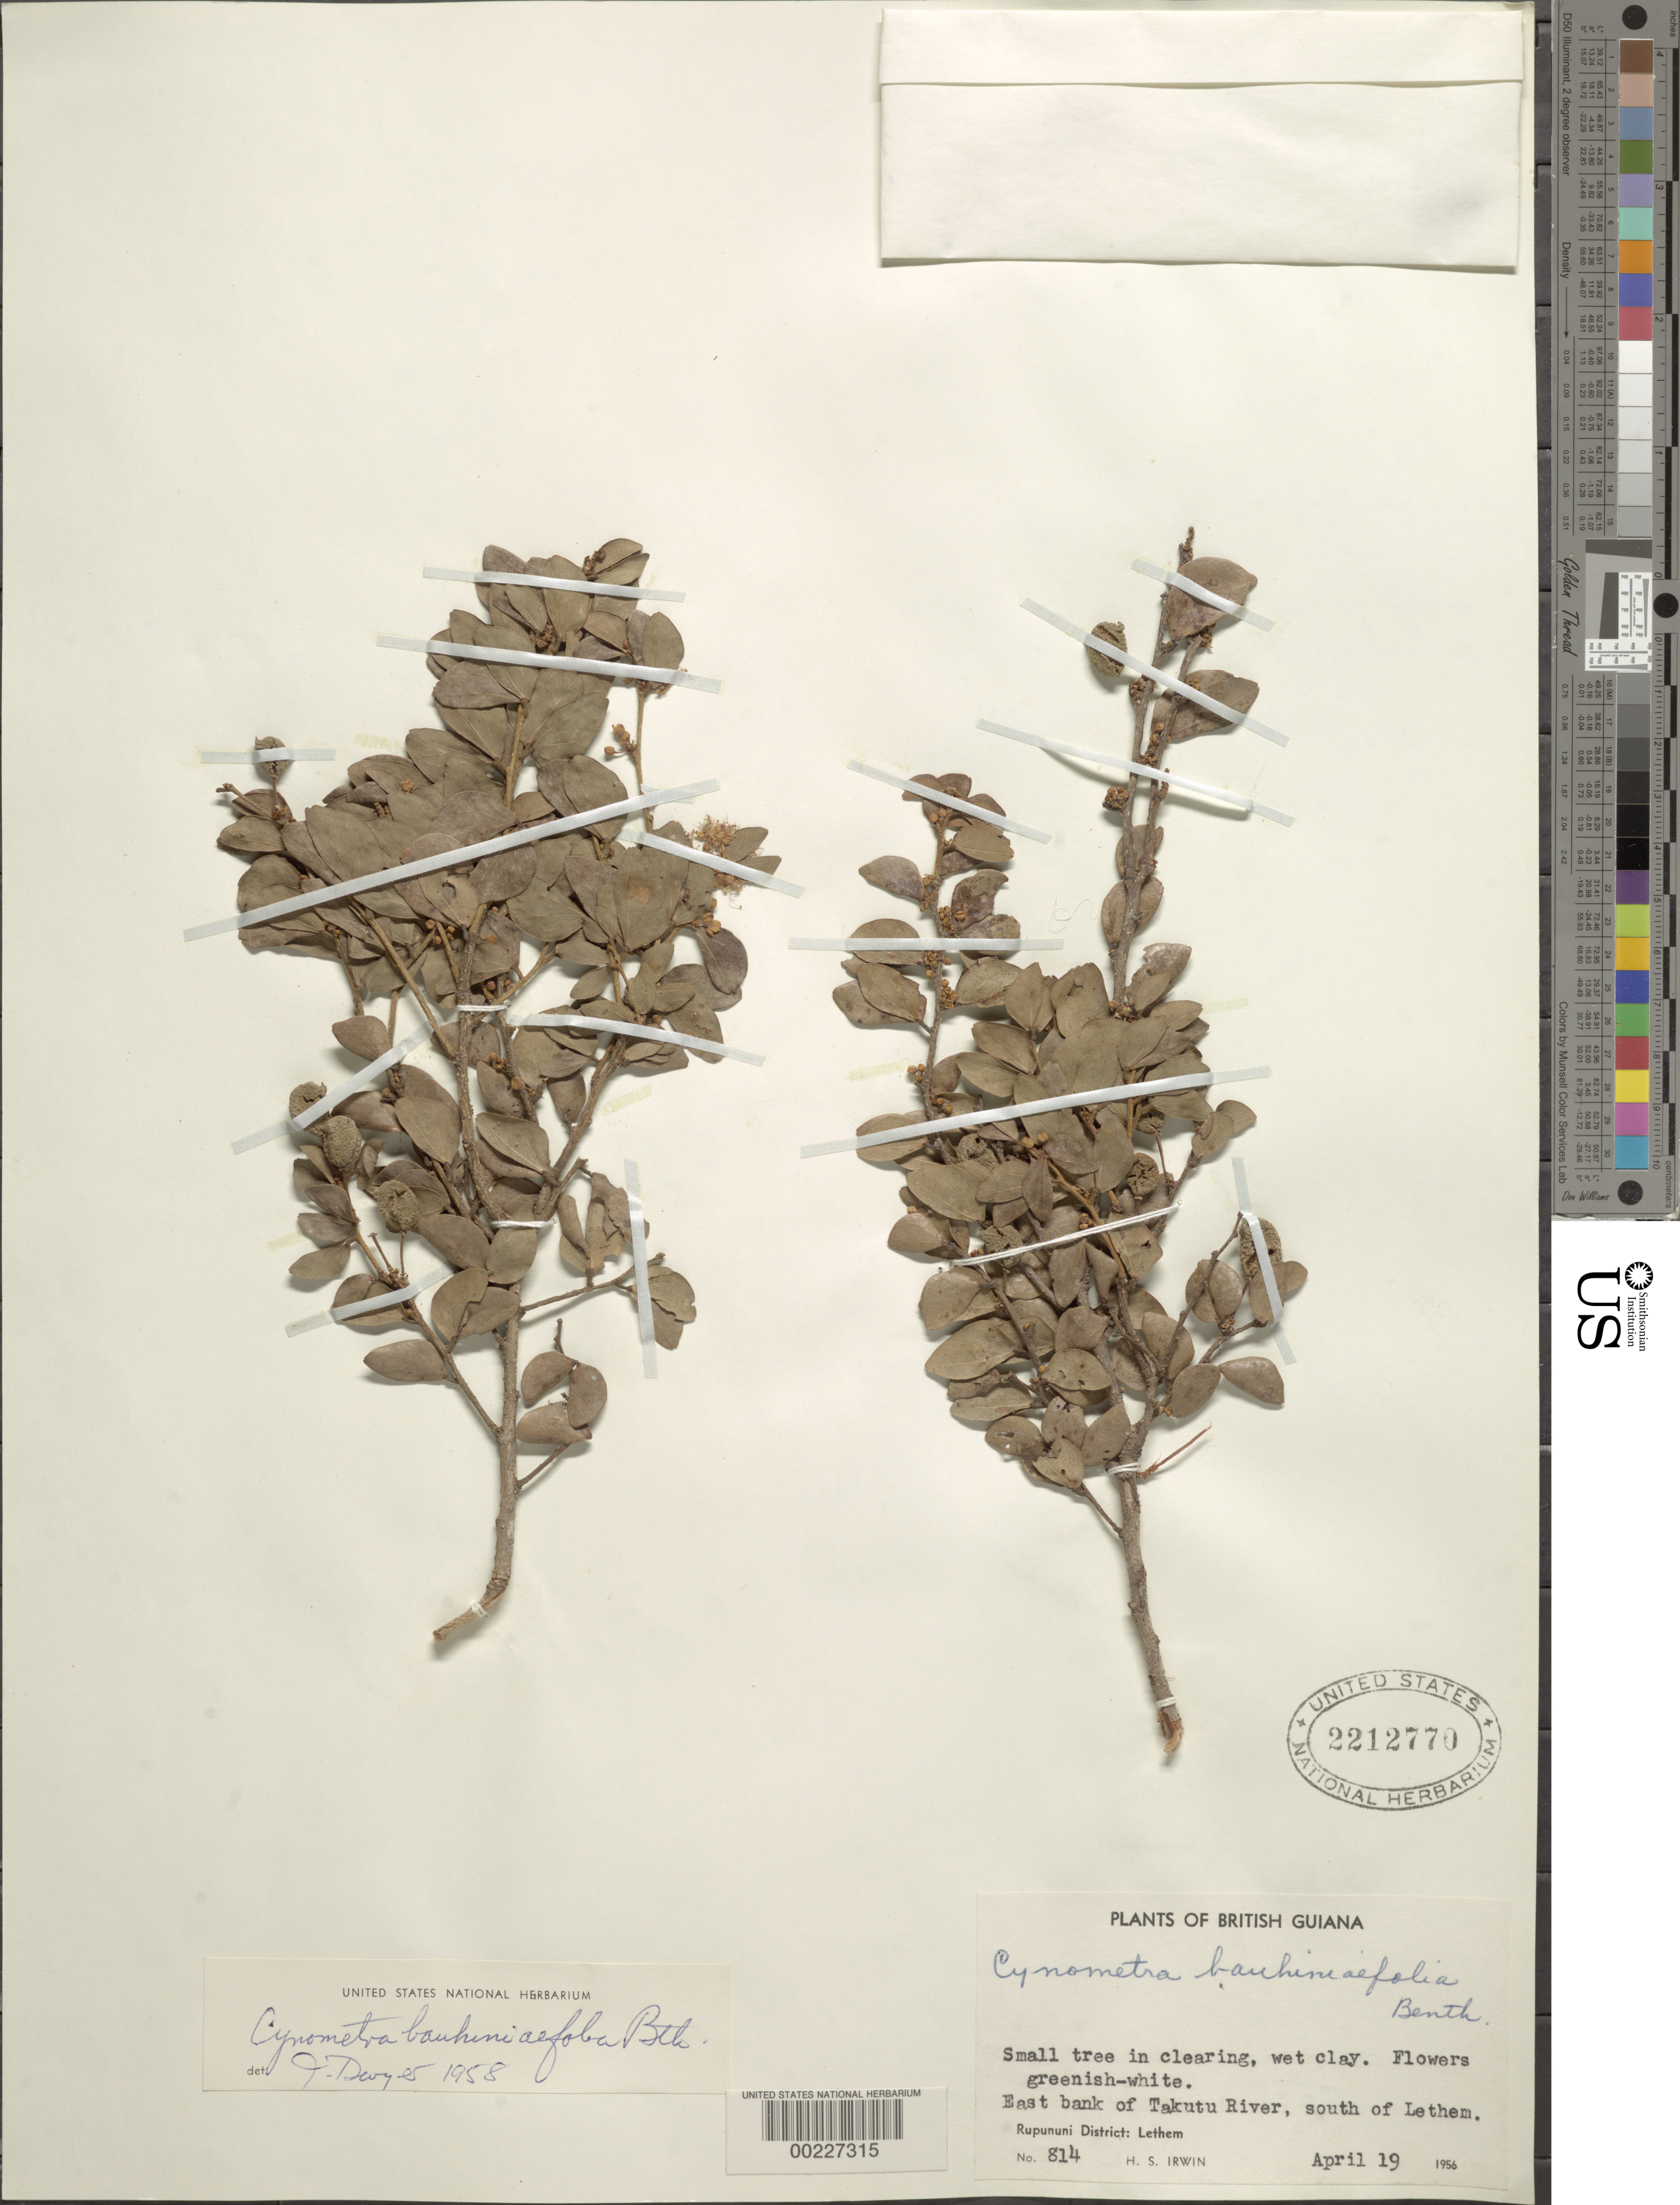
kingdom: Plantae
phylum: Tracheophyta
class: Magnoliopsida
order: Fabales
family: Fabaceae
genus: Cynometra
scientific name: Cynometra bauhiniifolia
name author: Benth.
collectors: H. Irwin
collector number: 814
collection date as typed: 19 Apr 1956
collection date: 1956-04-19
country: Guyana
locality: Rupununi district: e bank of takutu river, s of lethem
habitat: In clearing, wet clay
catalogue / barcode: US 2212770